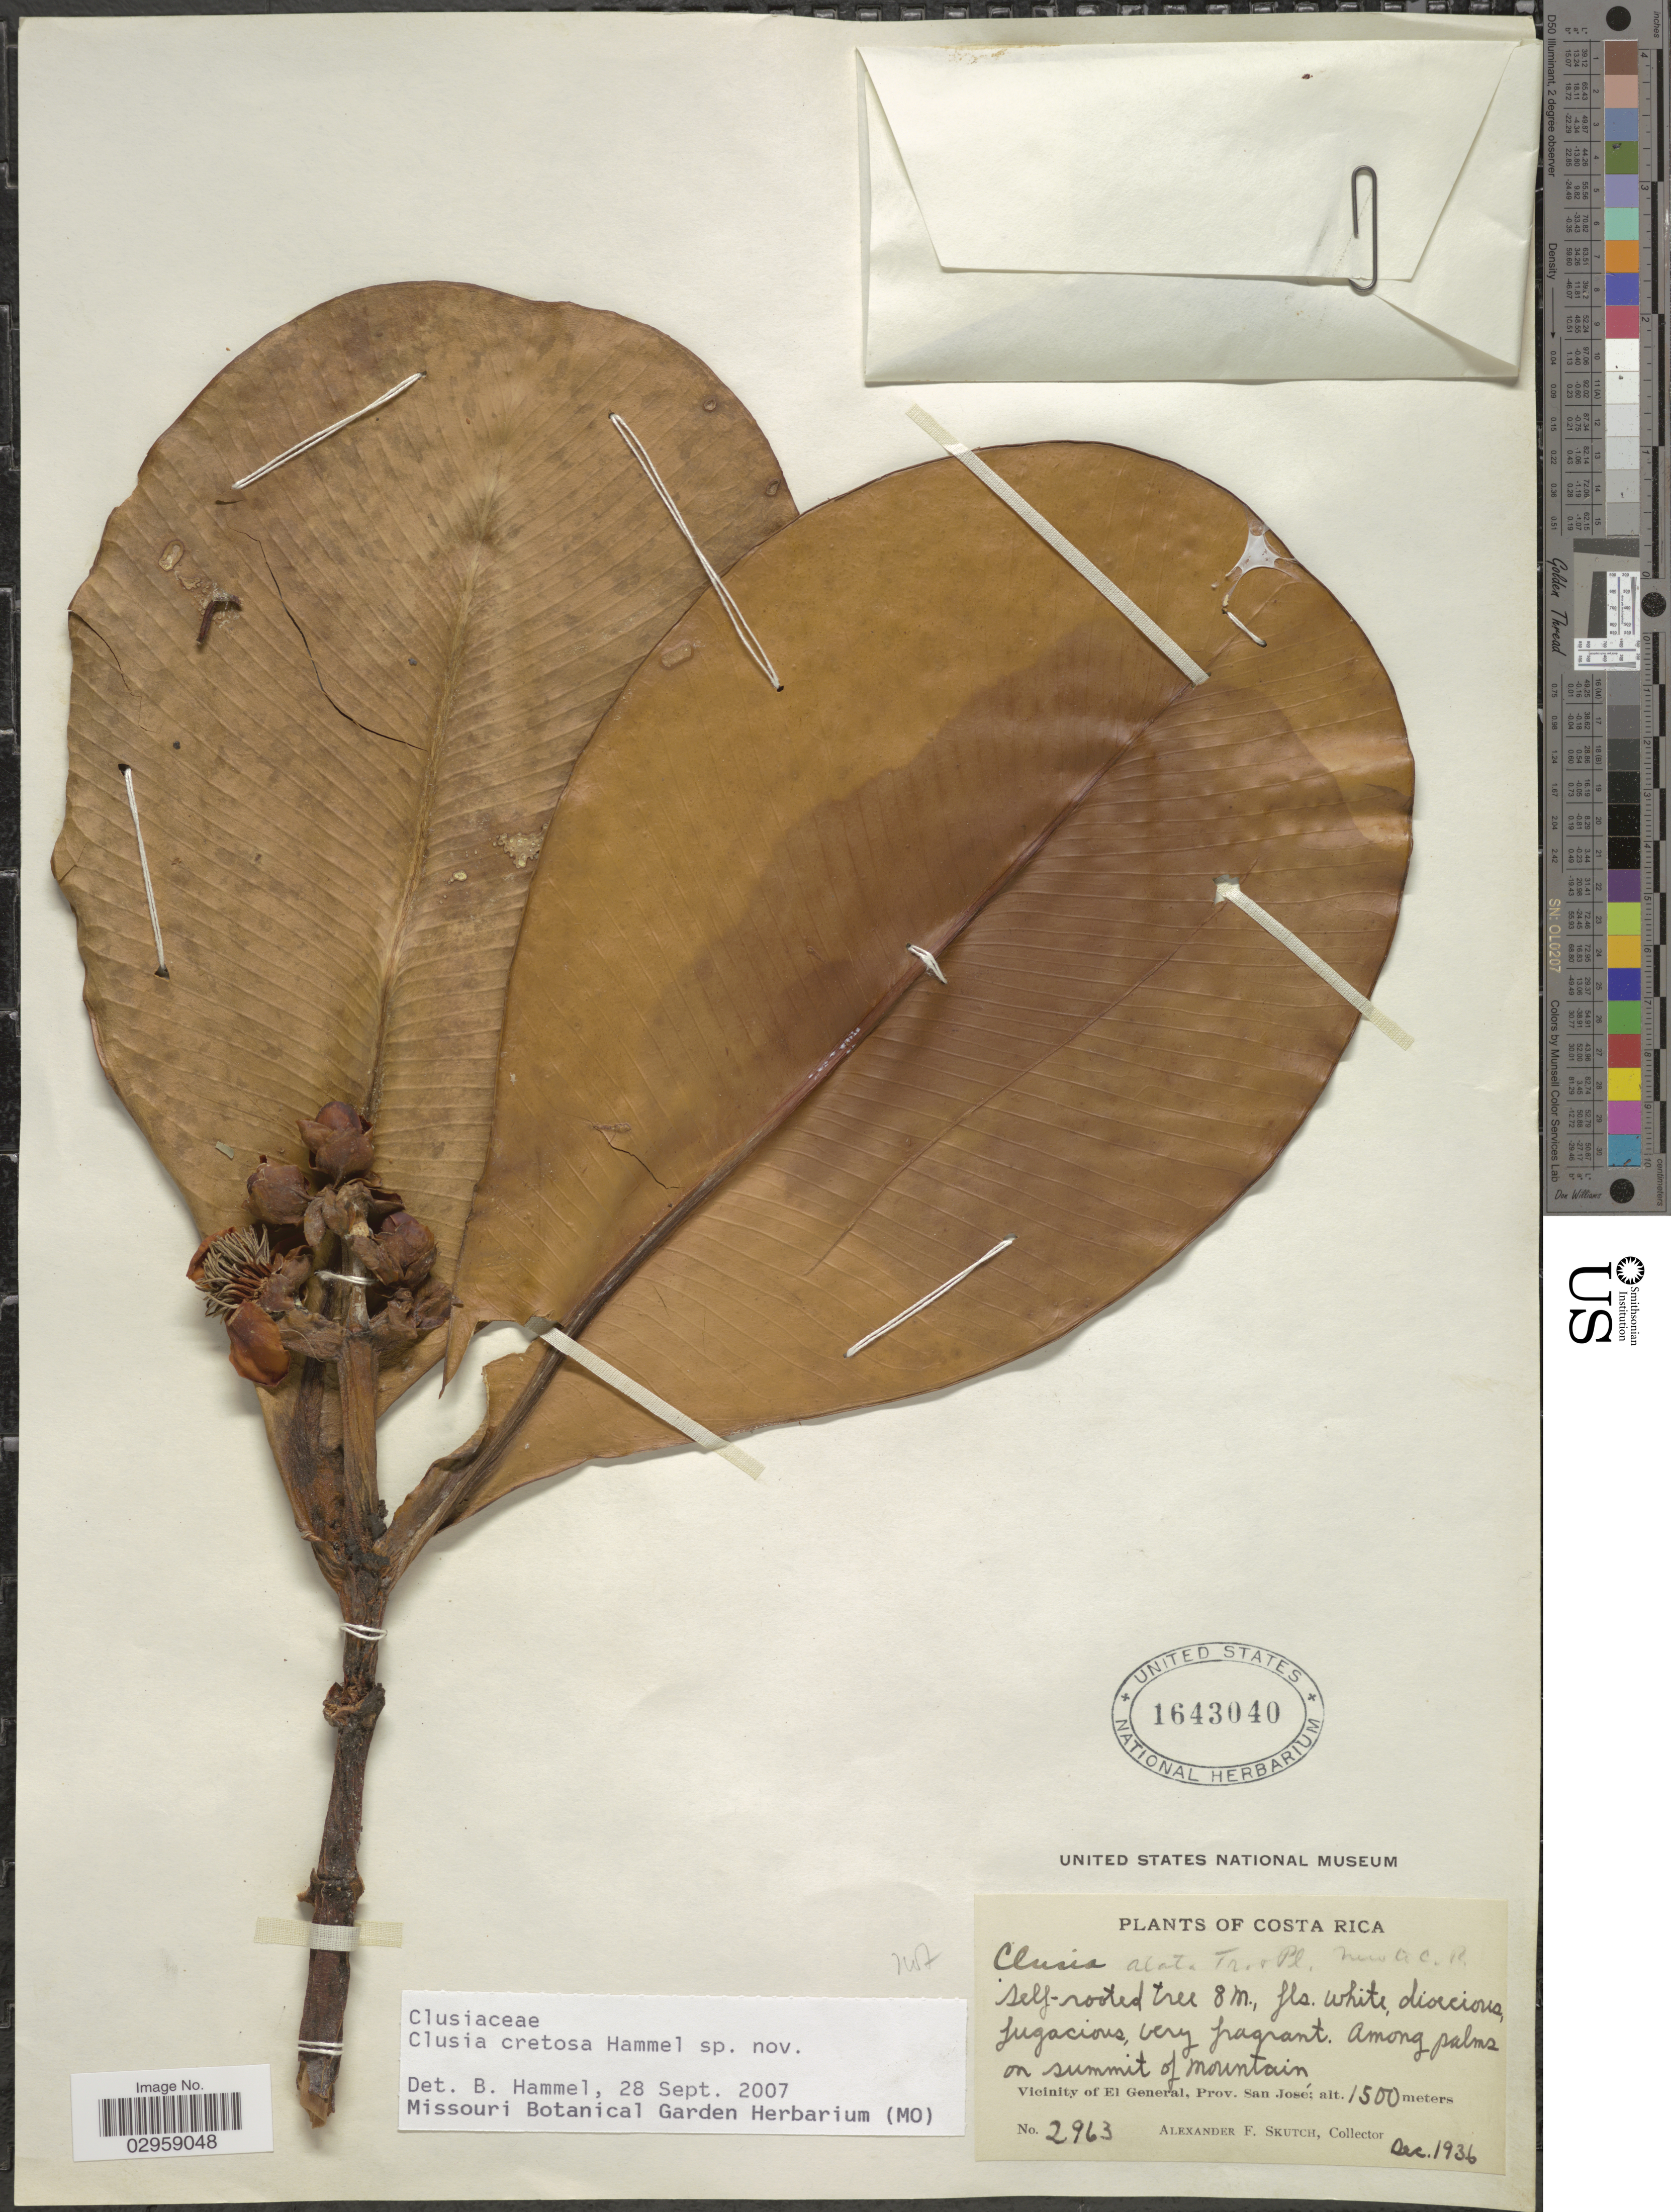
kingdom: Plantae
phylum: Tracheophyta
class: Magnoliopsida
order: Malpighiales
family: Clusiaceae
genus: Clusia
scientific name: Clusia cretosa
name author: Hammel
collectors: A. F. Skutch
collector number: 2963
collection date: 1936-12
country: Costa Rica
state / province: San José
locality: Among palms on summit of mountain. Vicinity of El General.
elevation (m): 1500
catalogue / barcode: US 1643040